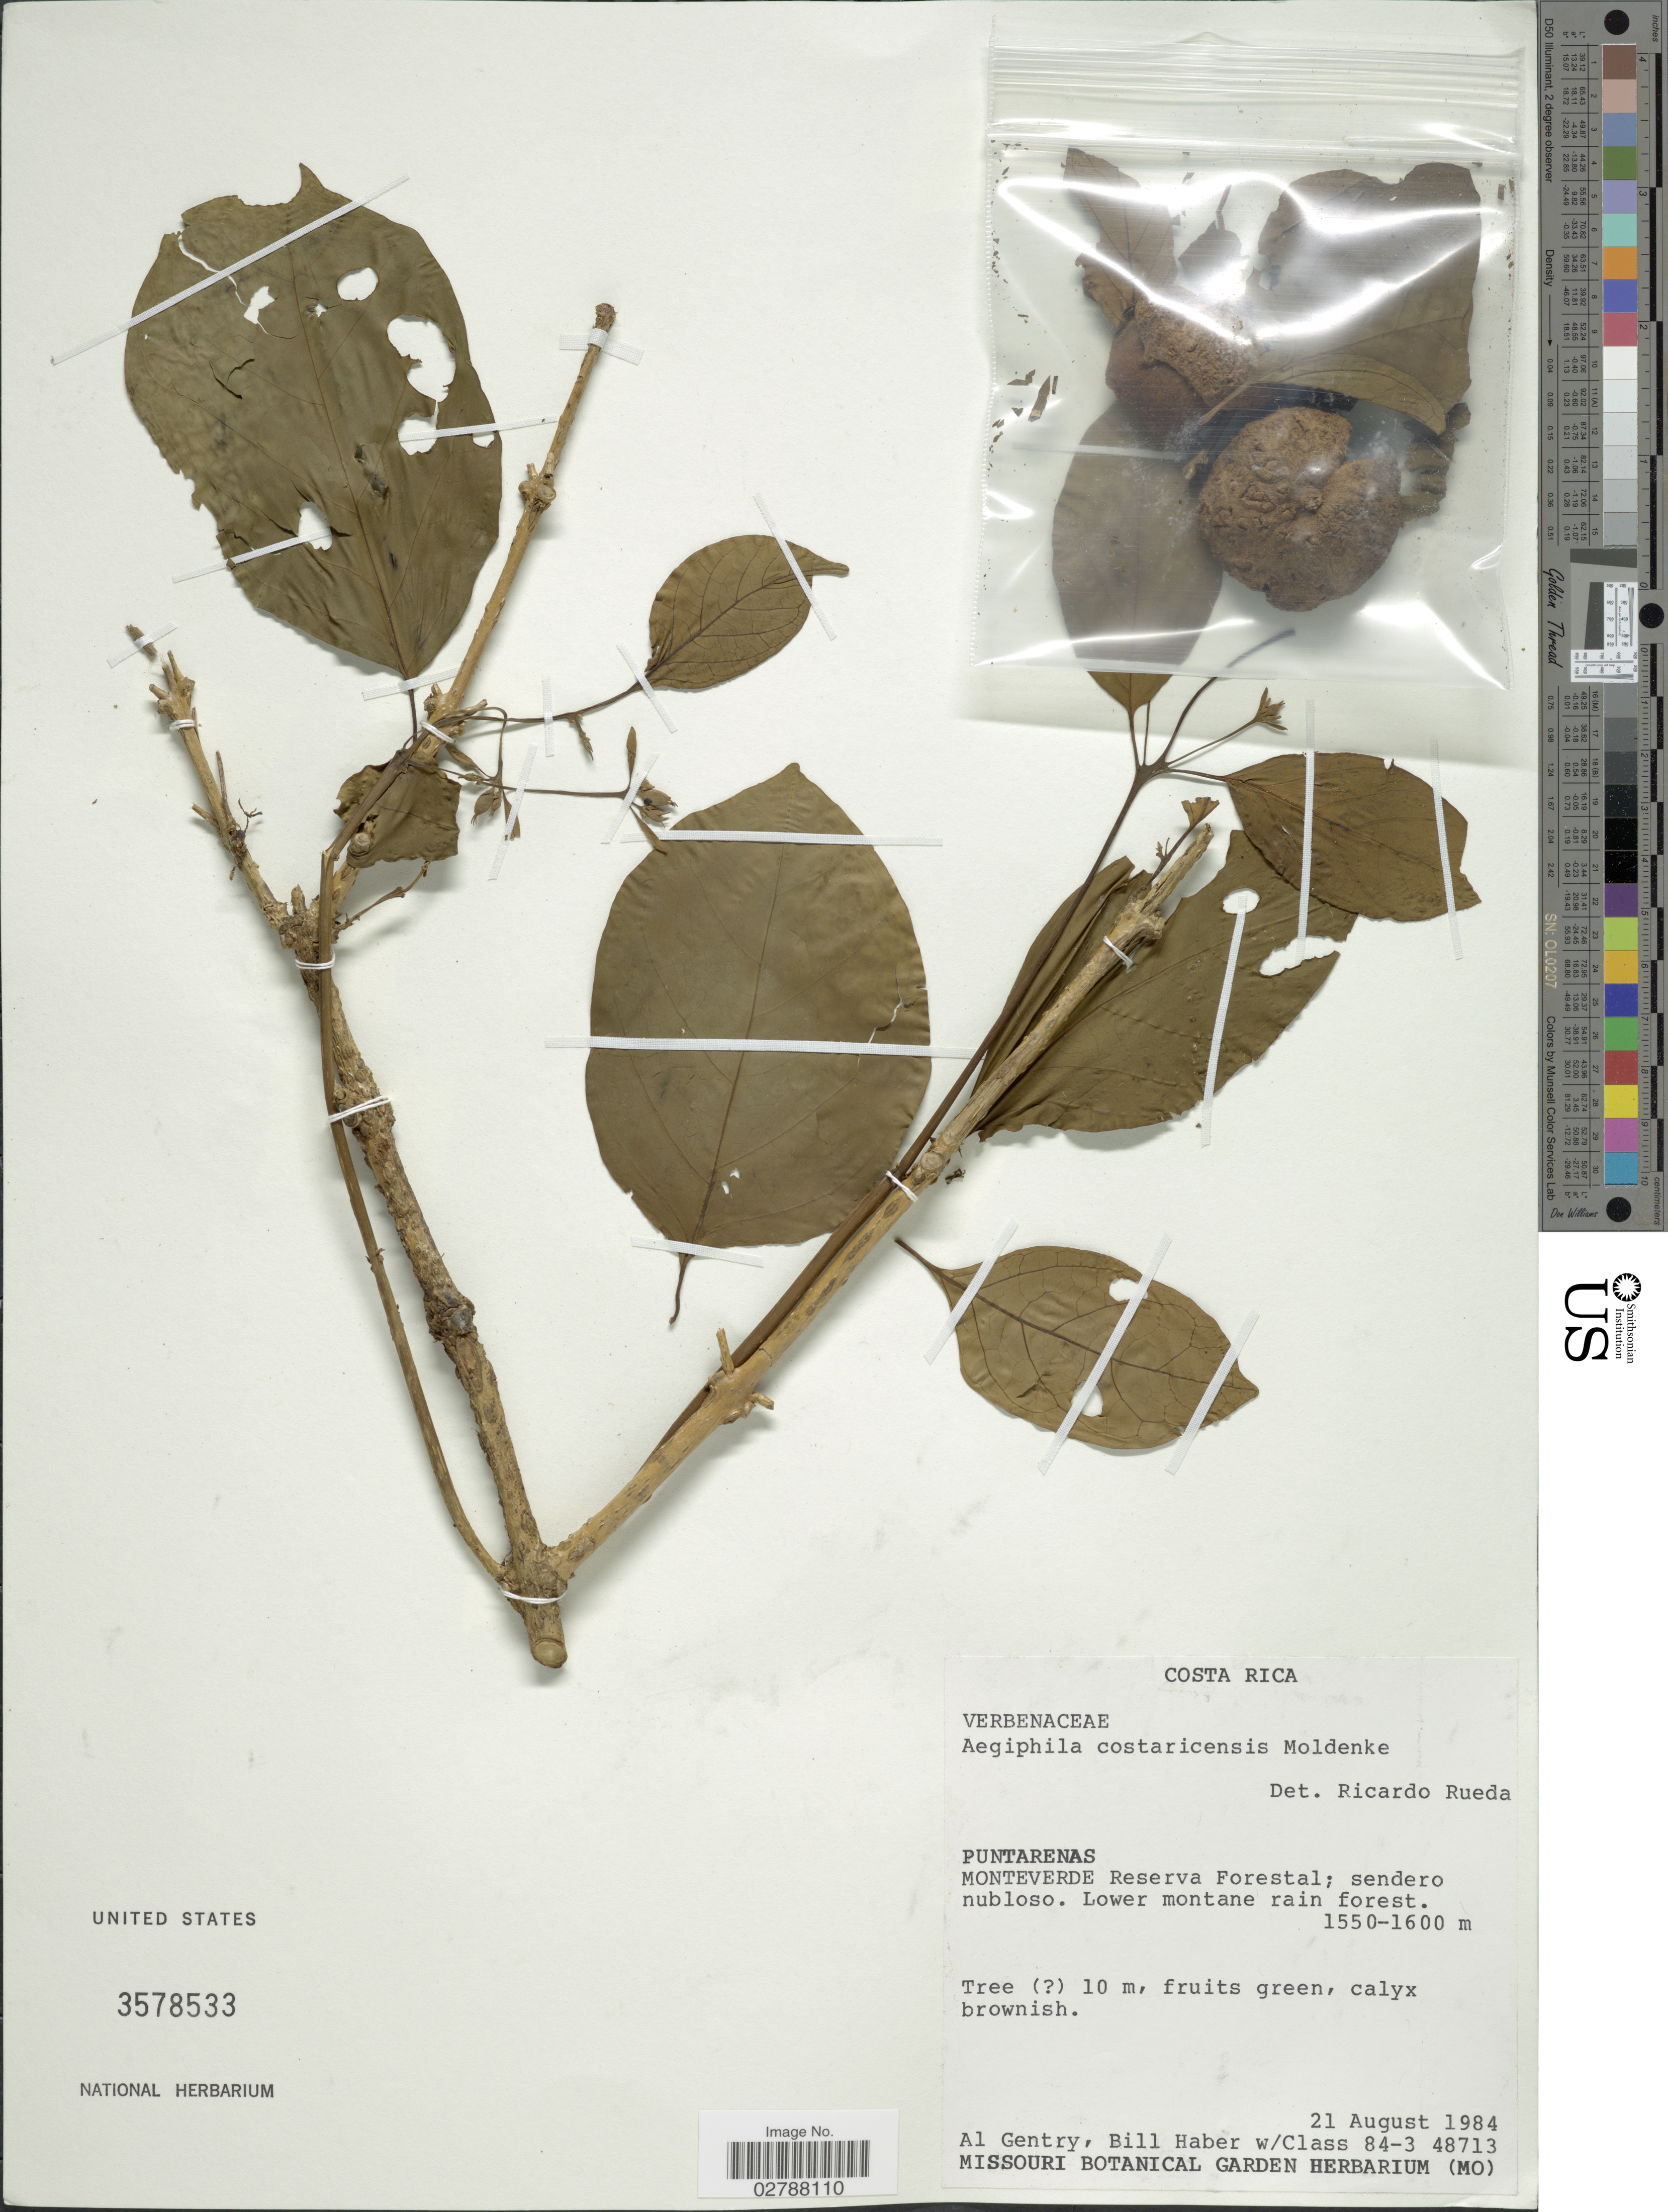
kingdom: Plantae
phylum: Tracheophyta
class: Magnoliopsida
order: Lamiales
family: Lamiaceae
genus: Aegiphila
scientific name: Aegiphila costaricensis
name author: Moldenke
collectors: A. H. Gentry, B. Haber & Class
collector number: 48713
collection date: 1984-08-21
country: Costa Rica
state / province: Puntarenas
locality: Monteverde Reserva Forestal; sendero nubloso.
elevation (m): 1550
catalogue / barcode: US 3578533